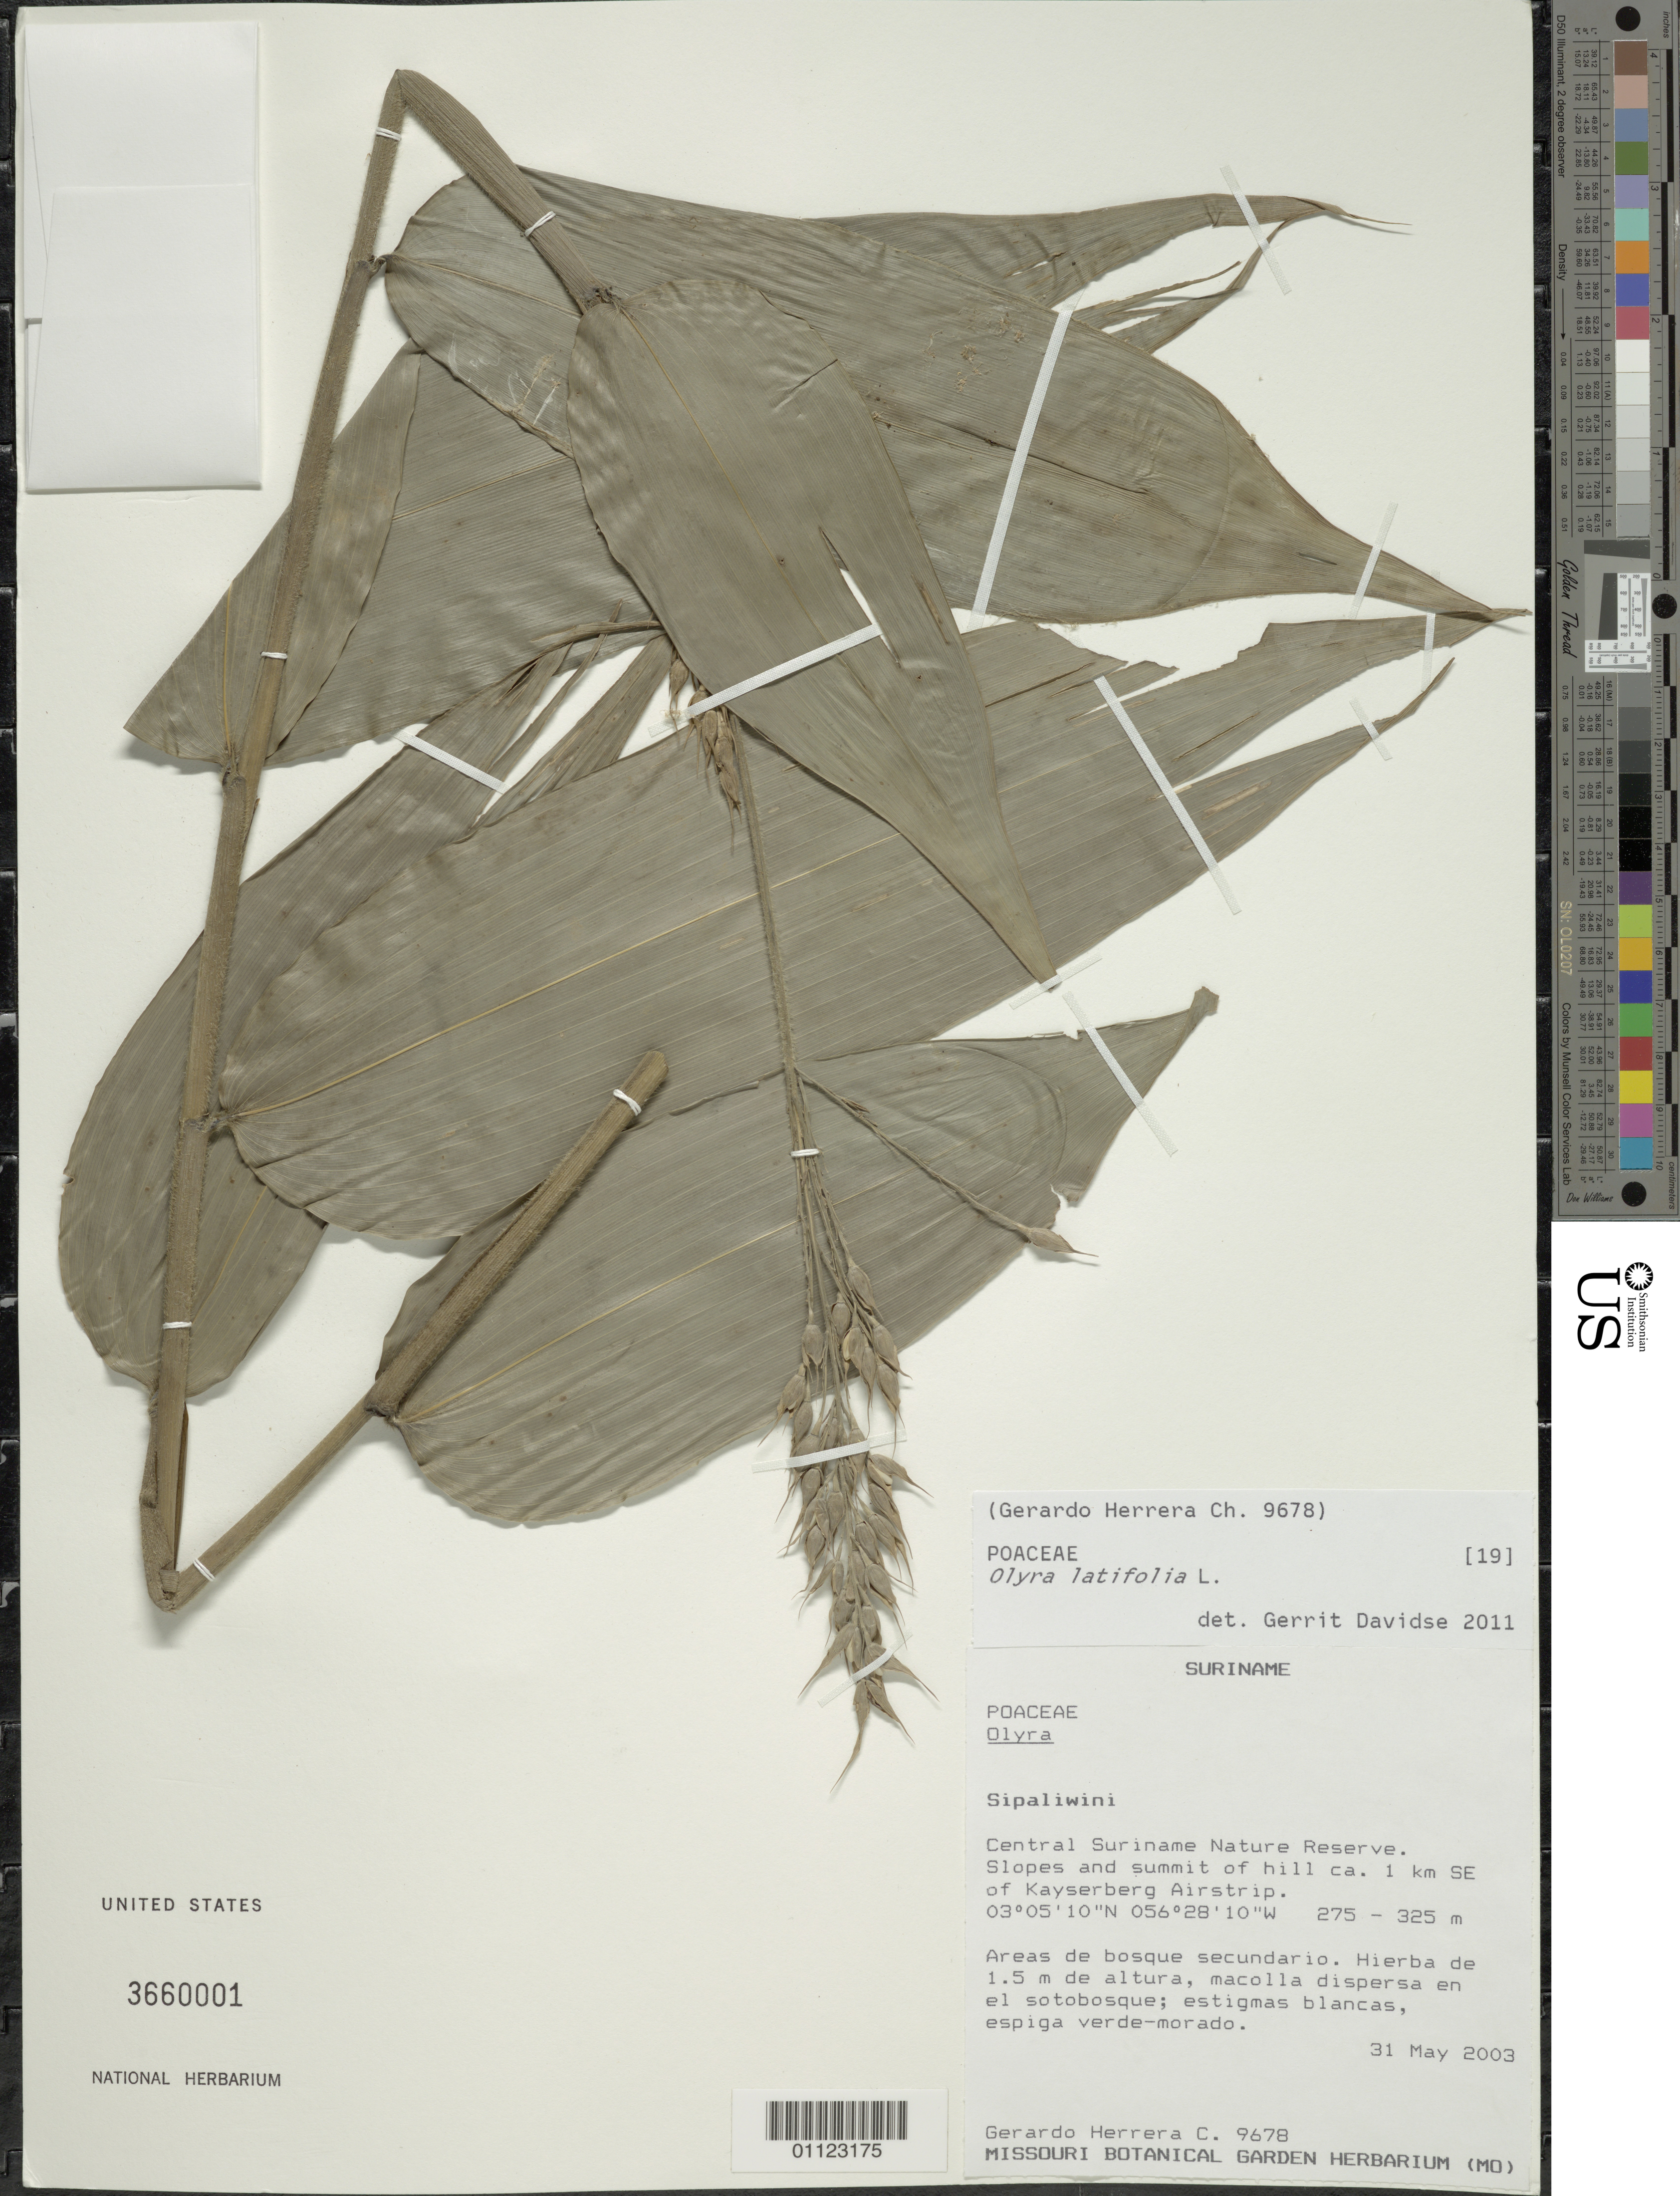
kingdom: Plantae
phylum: Tracheophyta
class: Liliopsida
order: Poales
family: Poaceae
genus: Olyra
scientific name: Olyra latifolia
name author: L.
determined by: Davidse, Gerrit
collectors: G. Herrera Ch.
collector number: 9678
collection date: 2003-05-31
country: Suriname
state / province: Sipaliwini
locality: Central Suriname Nature Reserve. Slopes and summit of hill ca. 1km SE of Kayserberg Airstrip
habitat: Areas de bosque secundario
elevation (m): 275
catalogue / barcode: US 3660001